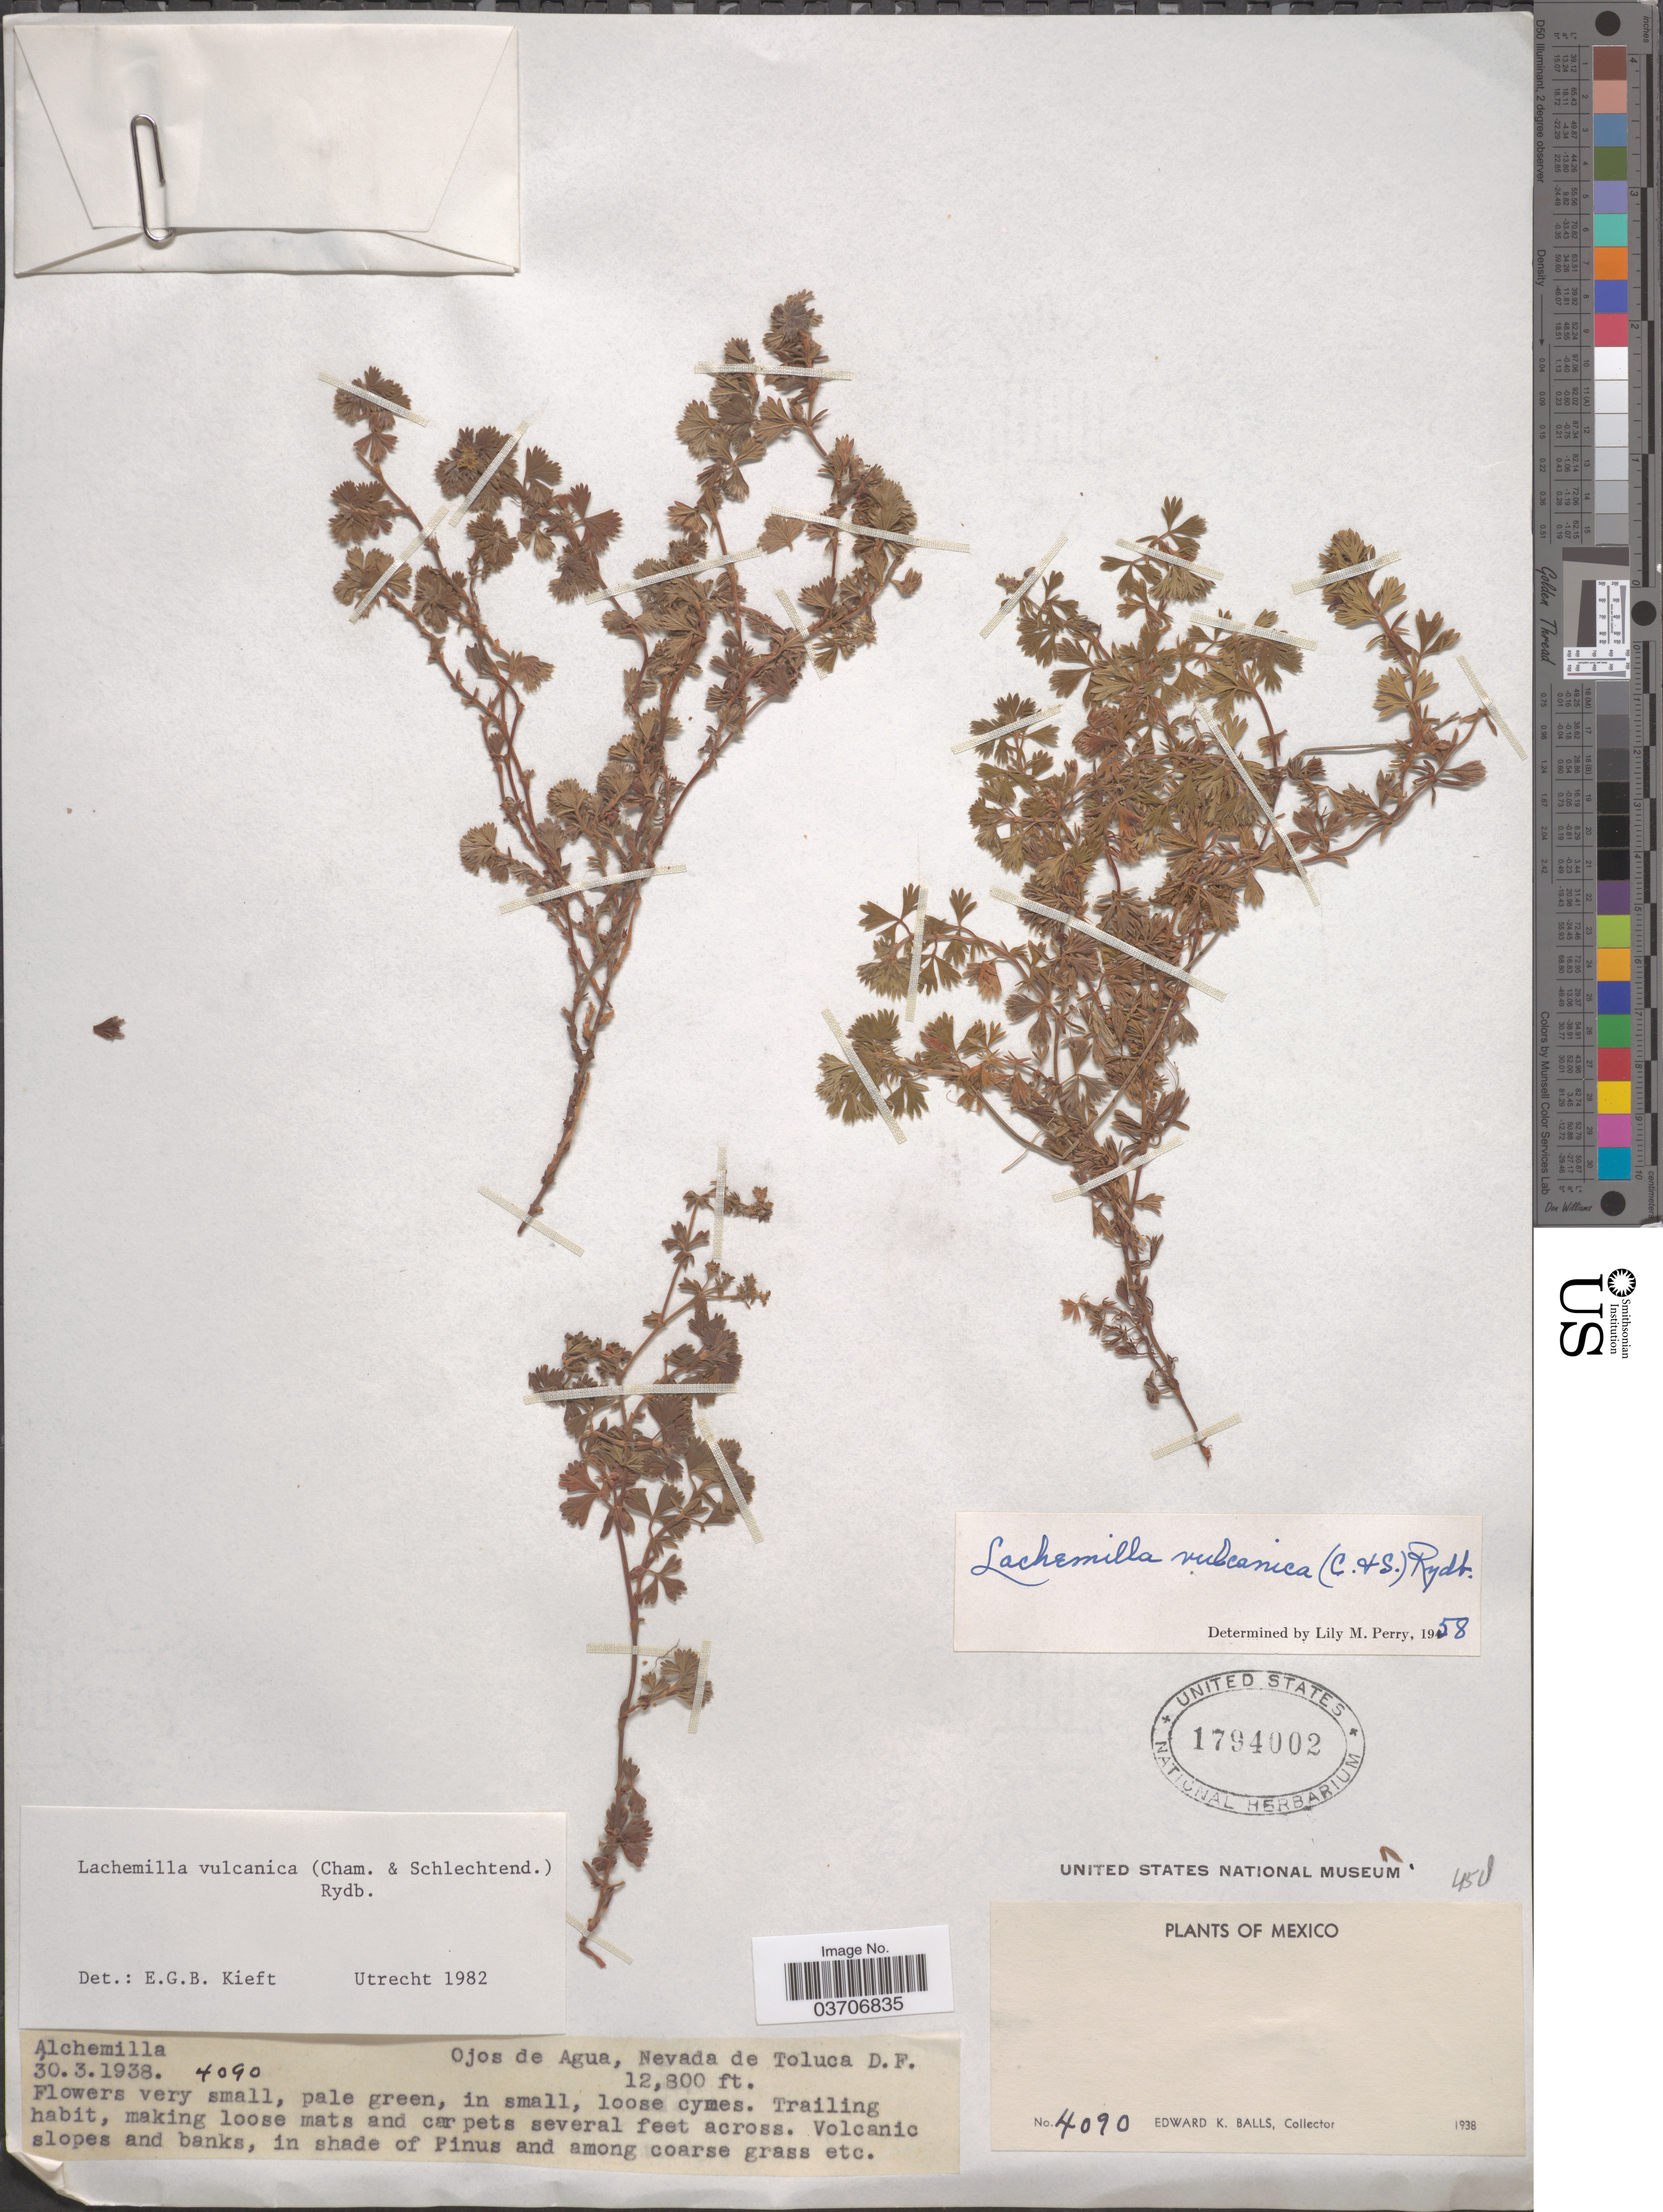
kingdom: Plantae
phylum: Tracheophyta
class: Magnoliopsida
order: Rosales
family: Rosaceae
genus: Lachemilla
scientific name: Lachemilla vulcanica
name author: (Cham. & Schltdl.) Rydb.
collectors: E. K. Balls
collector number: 4090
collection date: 1938-03-30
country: Mexico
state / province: Distrito Federal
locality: Ojos de Agua, Nevada de Toluca D.F.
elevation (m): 3901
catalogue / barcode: US 1794002